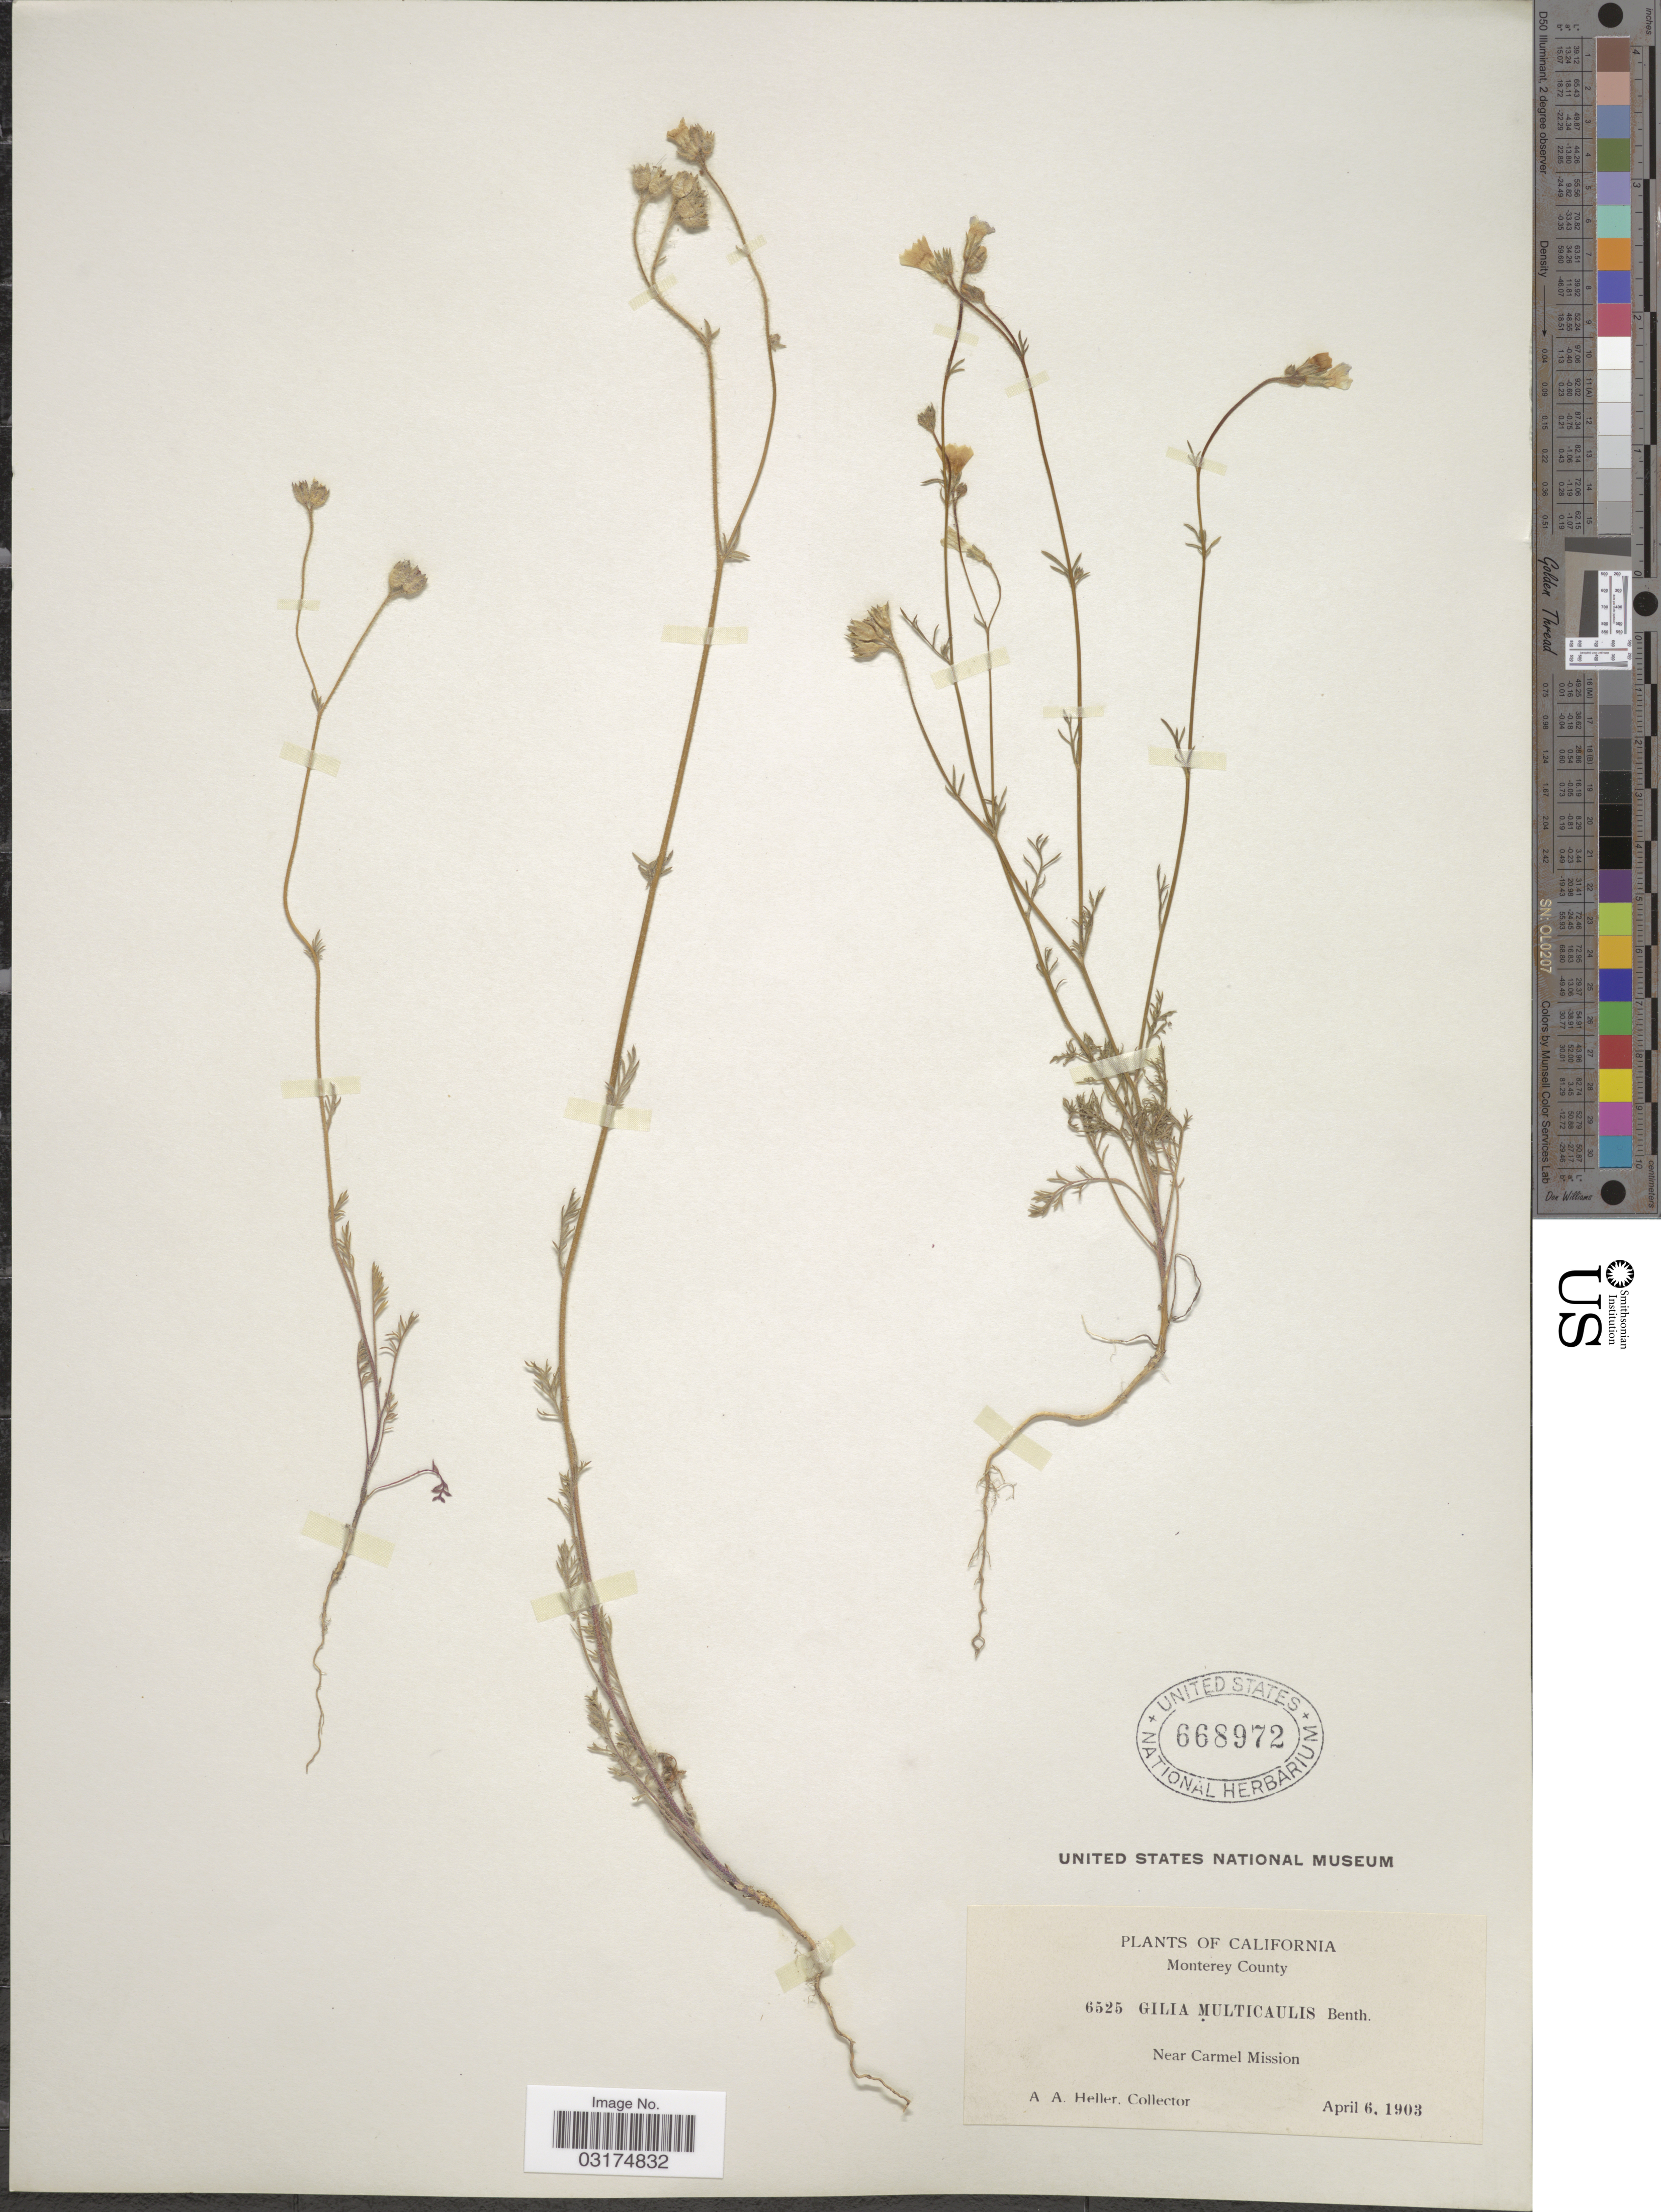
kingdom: Plantae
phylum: Tracheophyta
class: Magnoliopsida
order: Ericales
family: Polemoniaceae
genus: Gilia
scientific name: Gilia achilleifolia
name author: Benth.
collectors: A. A. Heller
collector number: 6525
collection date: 1903-04-06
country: United States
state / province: California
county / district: Monterey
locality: Monterey County. Near Carmel Mission.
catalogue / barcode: US 668972